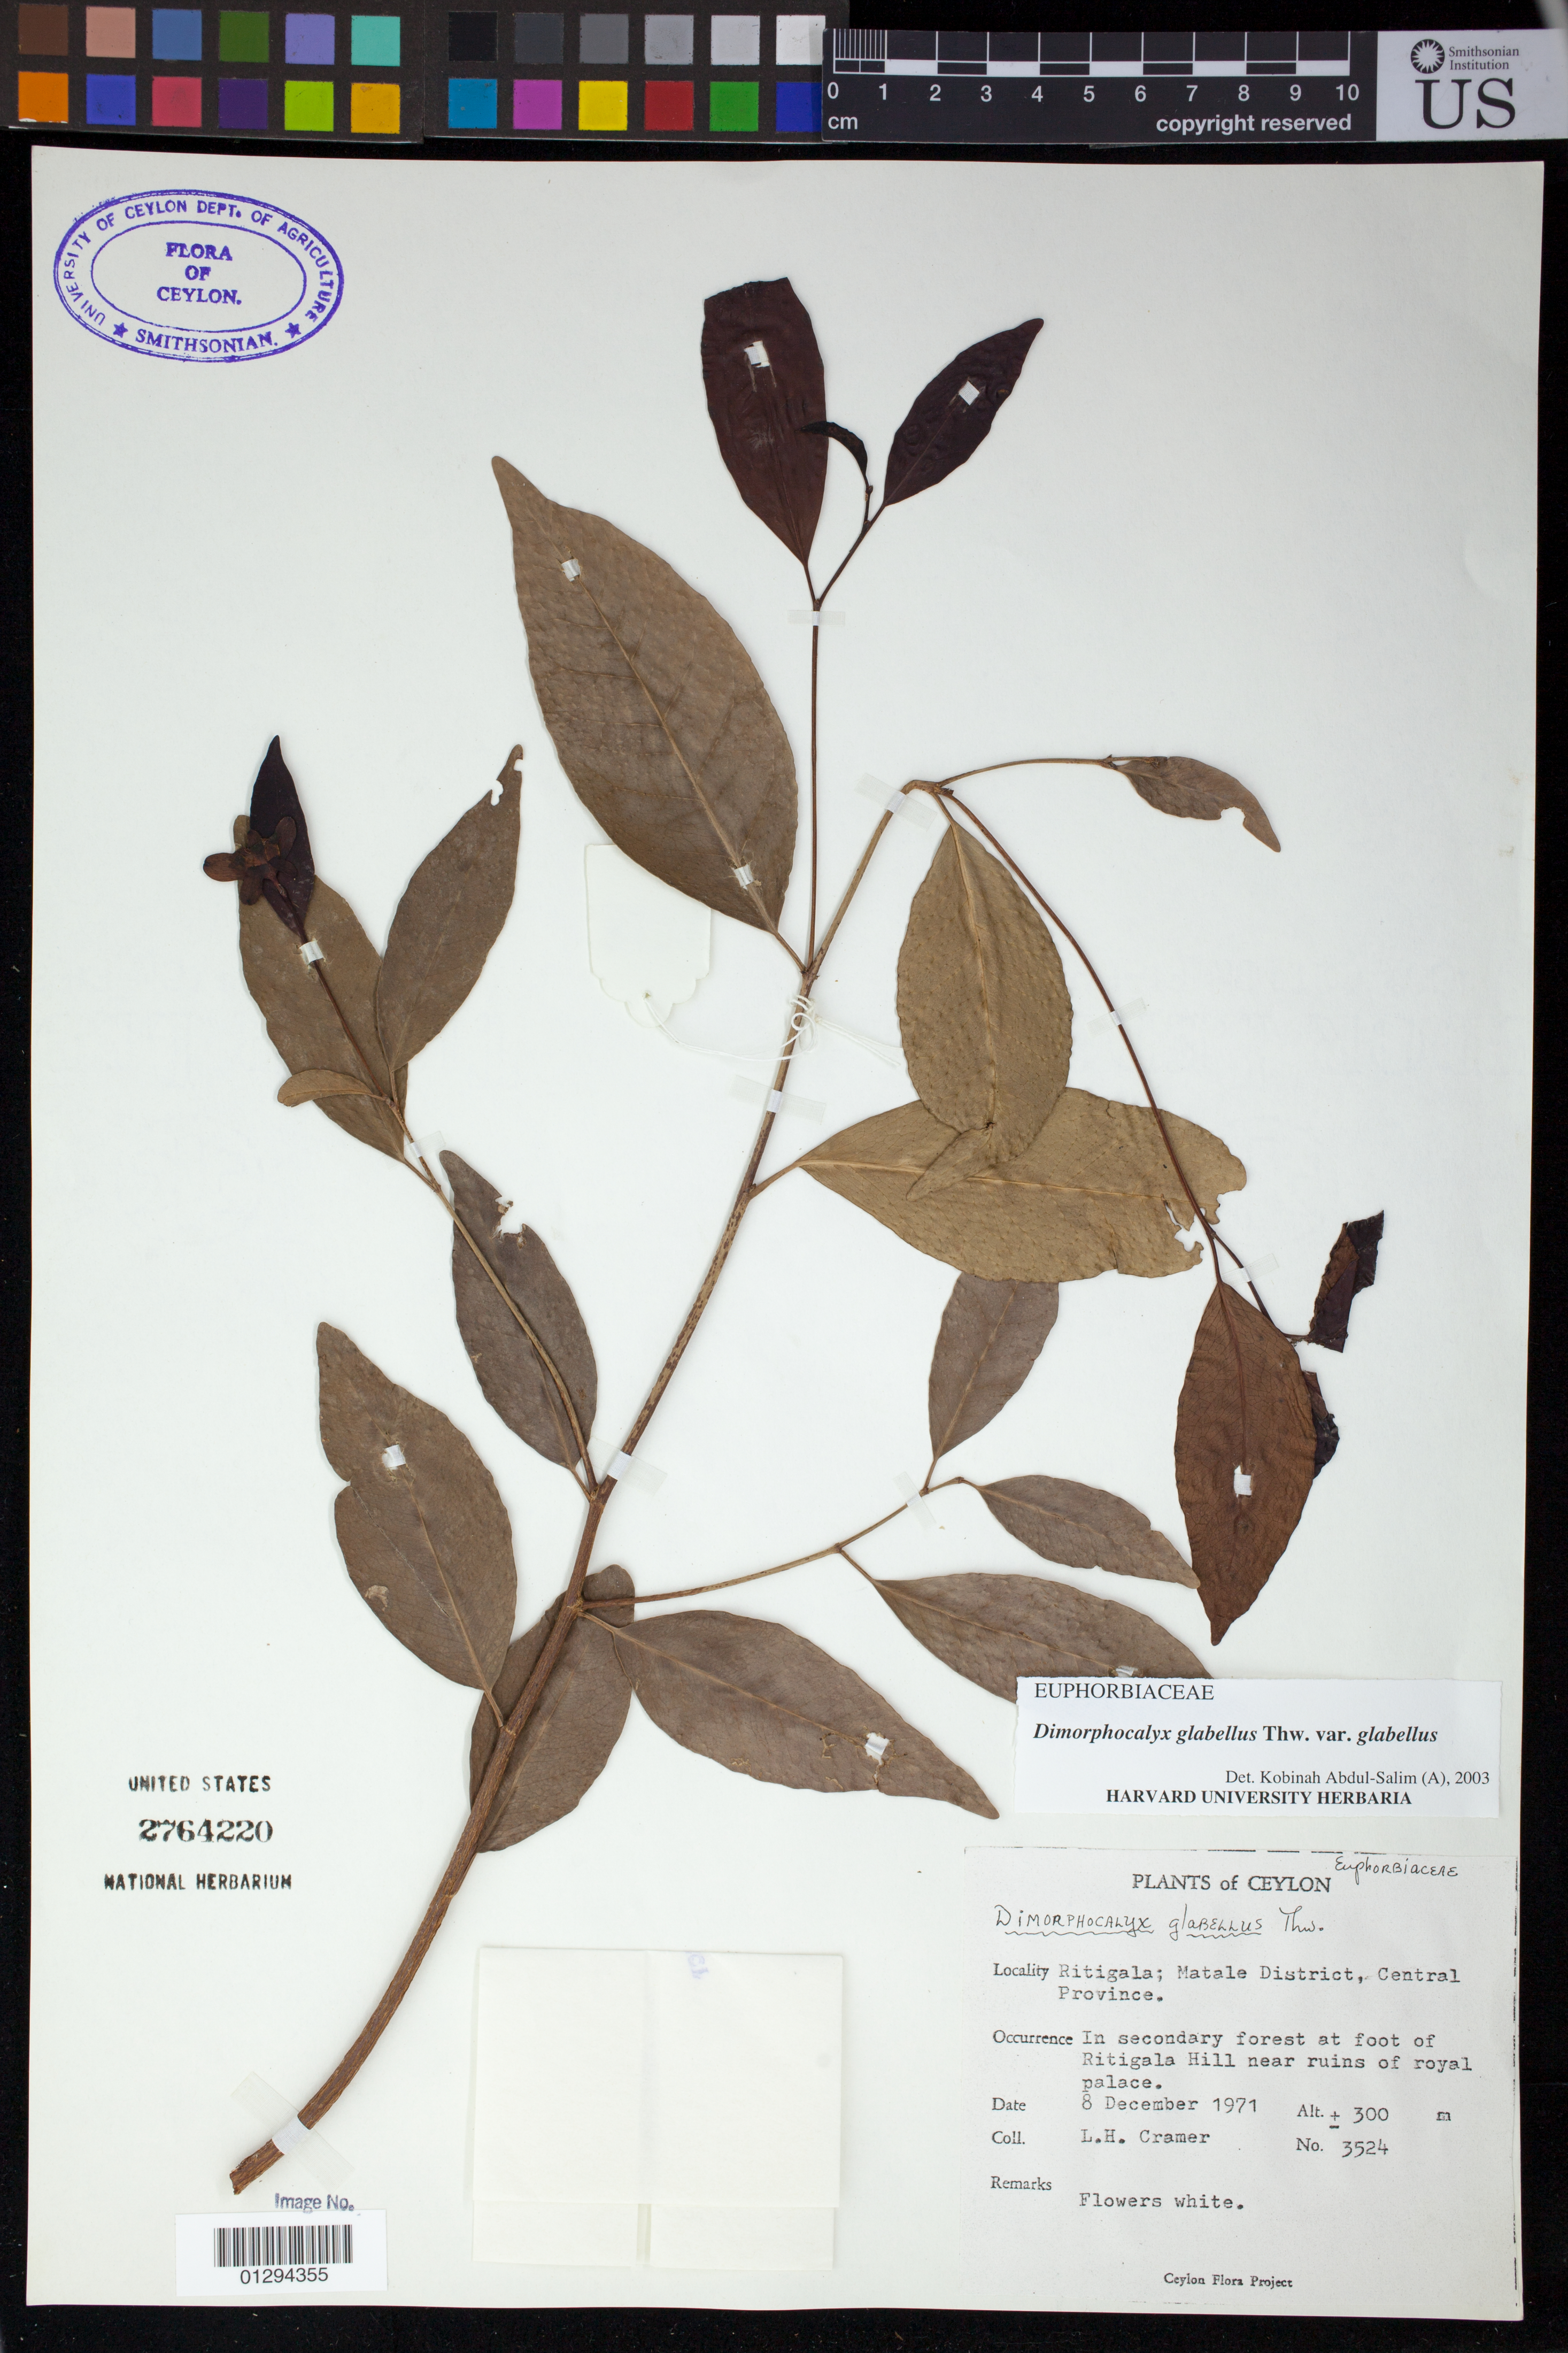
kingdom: Plantae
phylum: Tracheophyta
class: Magnoliopsida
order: Malpighiales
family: Euphorbiaceae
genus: Dimorphocalyx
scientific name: Dimorphocalyx glabellus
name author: Thwaites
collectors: L. H. Cramer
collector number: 3524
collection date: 1971-12-08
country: Sri Lanka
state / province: Central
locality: Ritigala; Matale District, at foot of Ritigala Hill near ruins of royal palace.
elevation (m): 300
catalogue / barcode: US 2764220